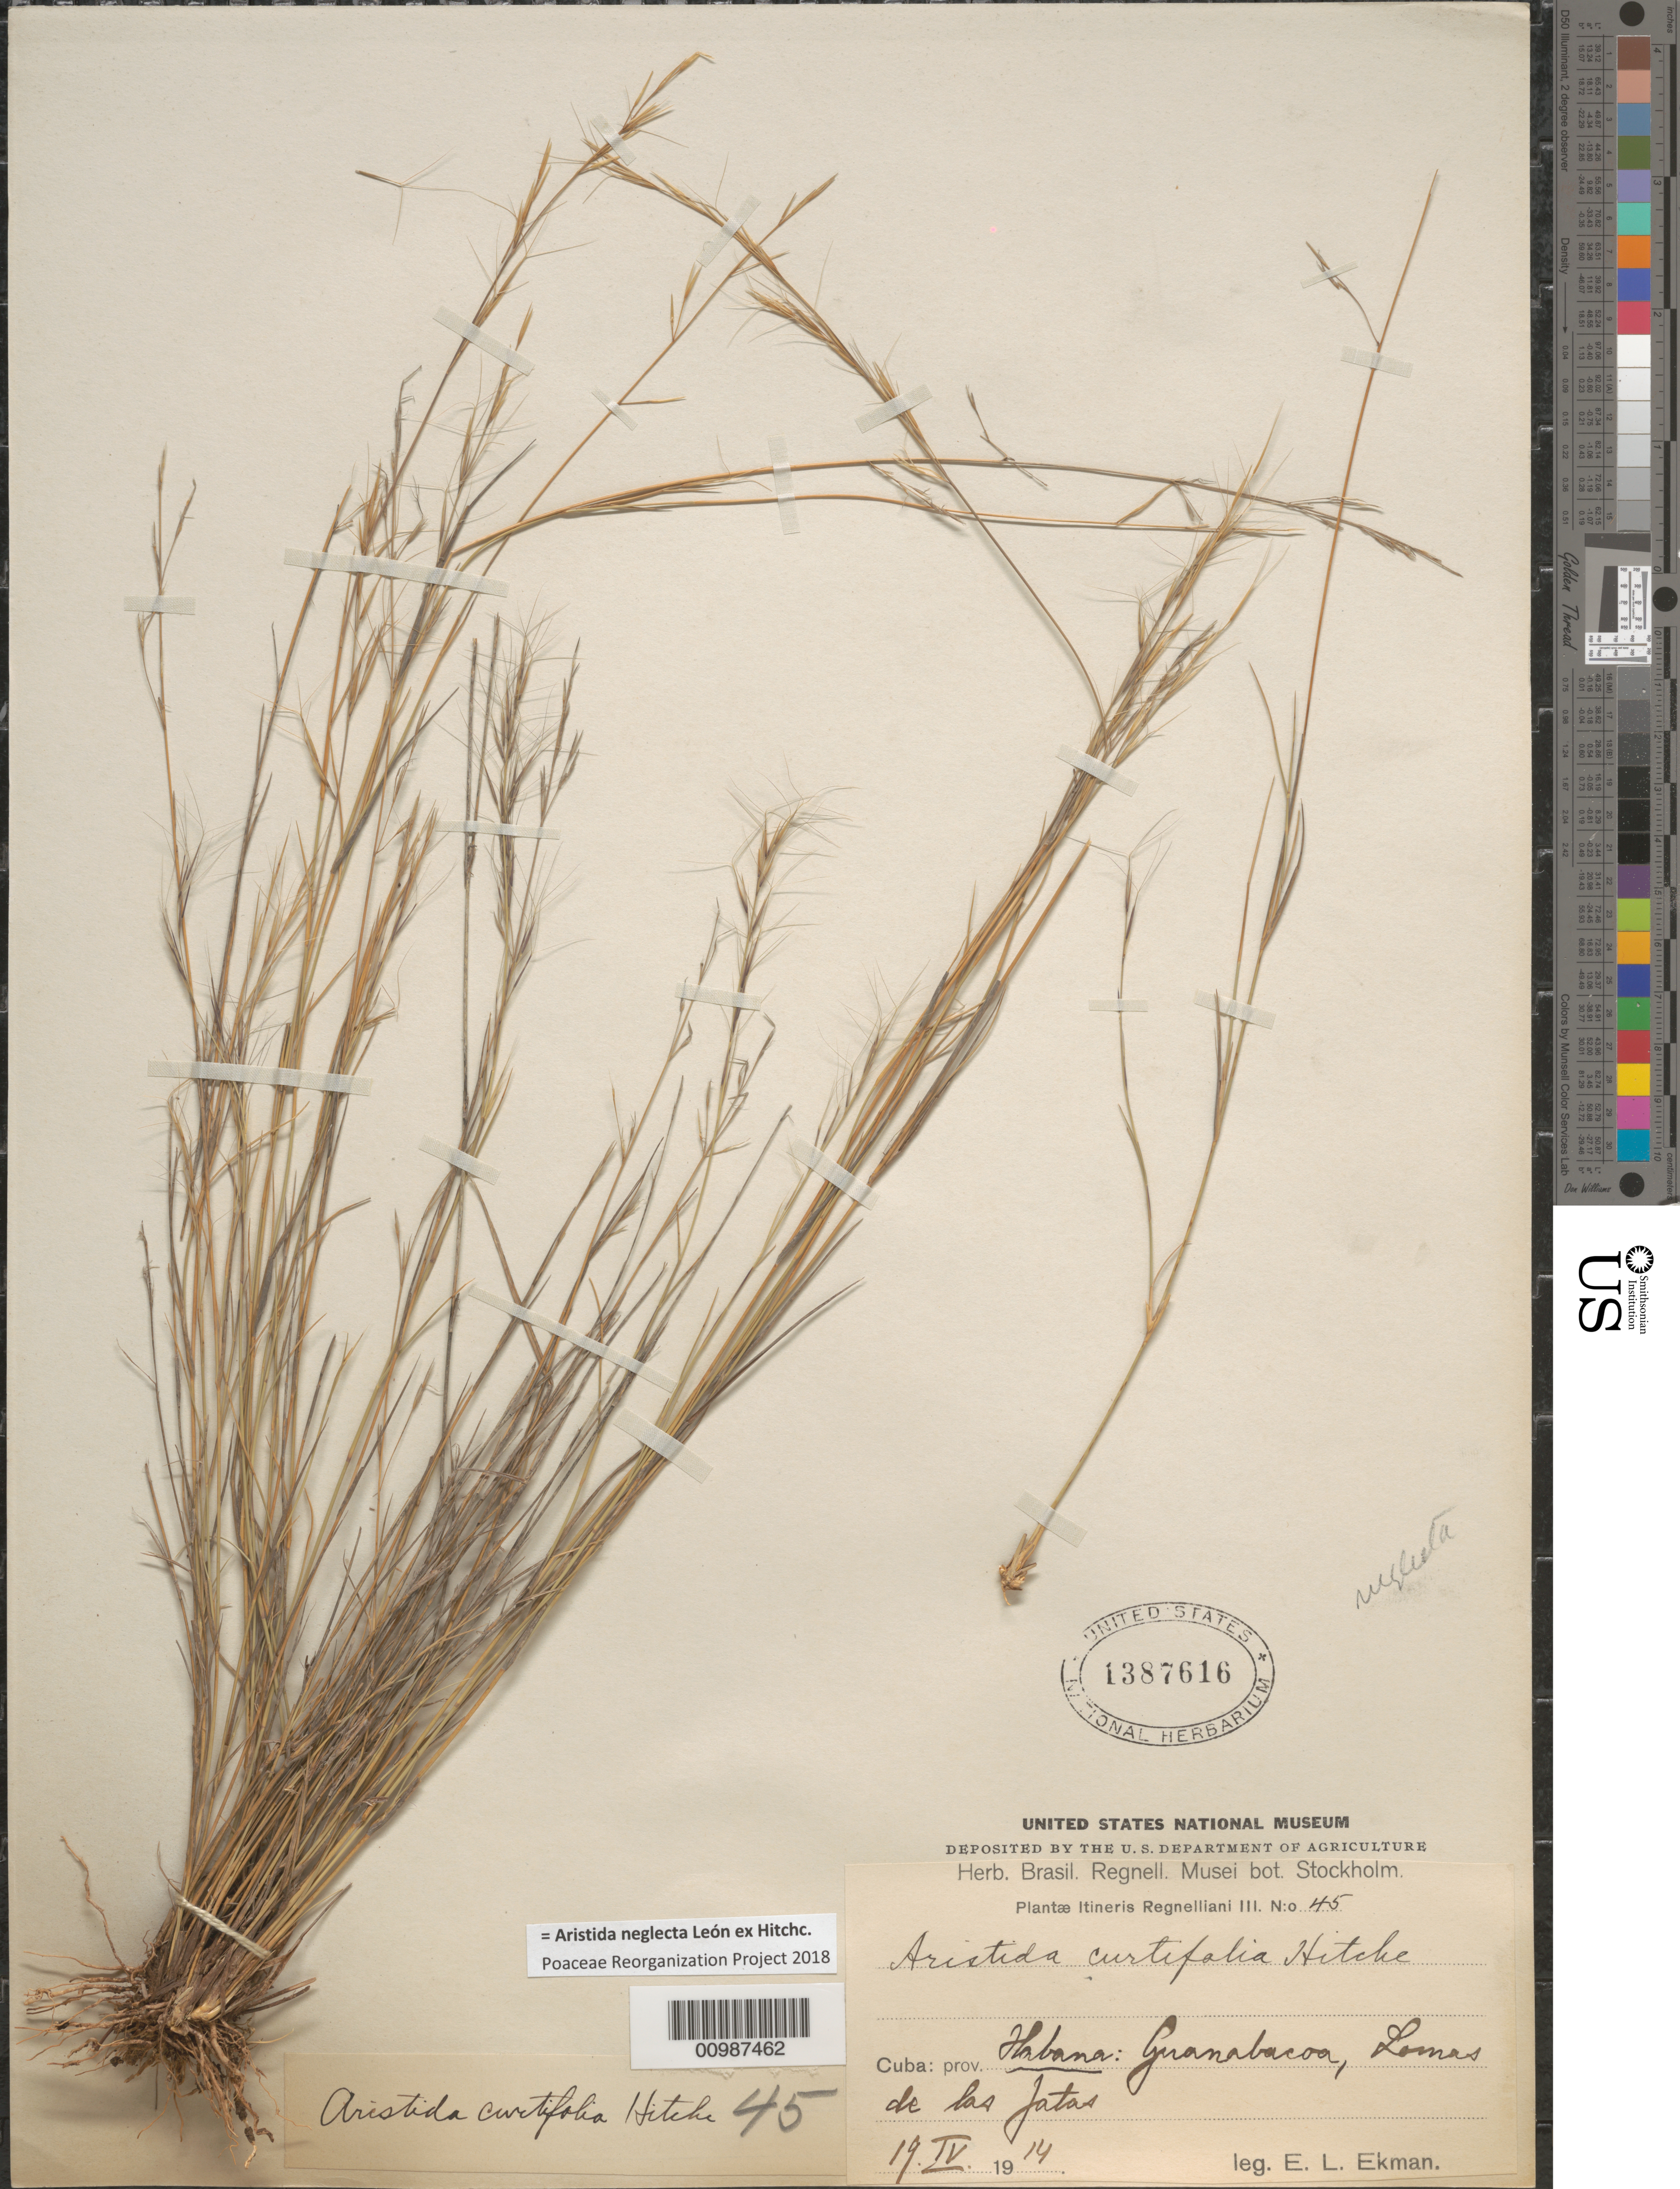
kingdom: Plantae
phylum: Tracheophyta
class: Liliopsida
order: Poales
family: Poaceae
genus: Aristida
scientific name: Aristida neglecta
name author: León ex Hitchc.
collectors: E. L. Ekman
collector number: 45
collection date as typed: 19 Apr 1914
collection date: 1914-04-19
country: Cuba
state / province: La Habana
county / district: Municipio Guanabacoa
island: Cuba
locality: Guanabacoa, Lomas de las Jatas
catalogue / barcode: US 1387616